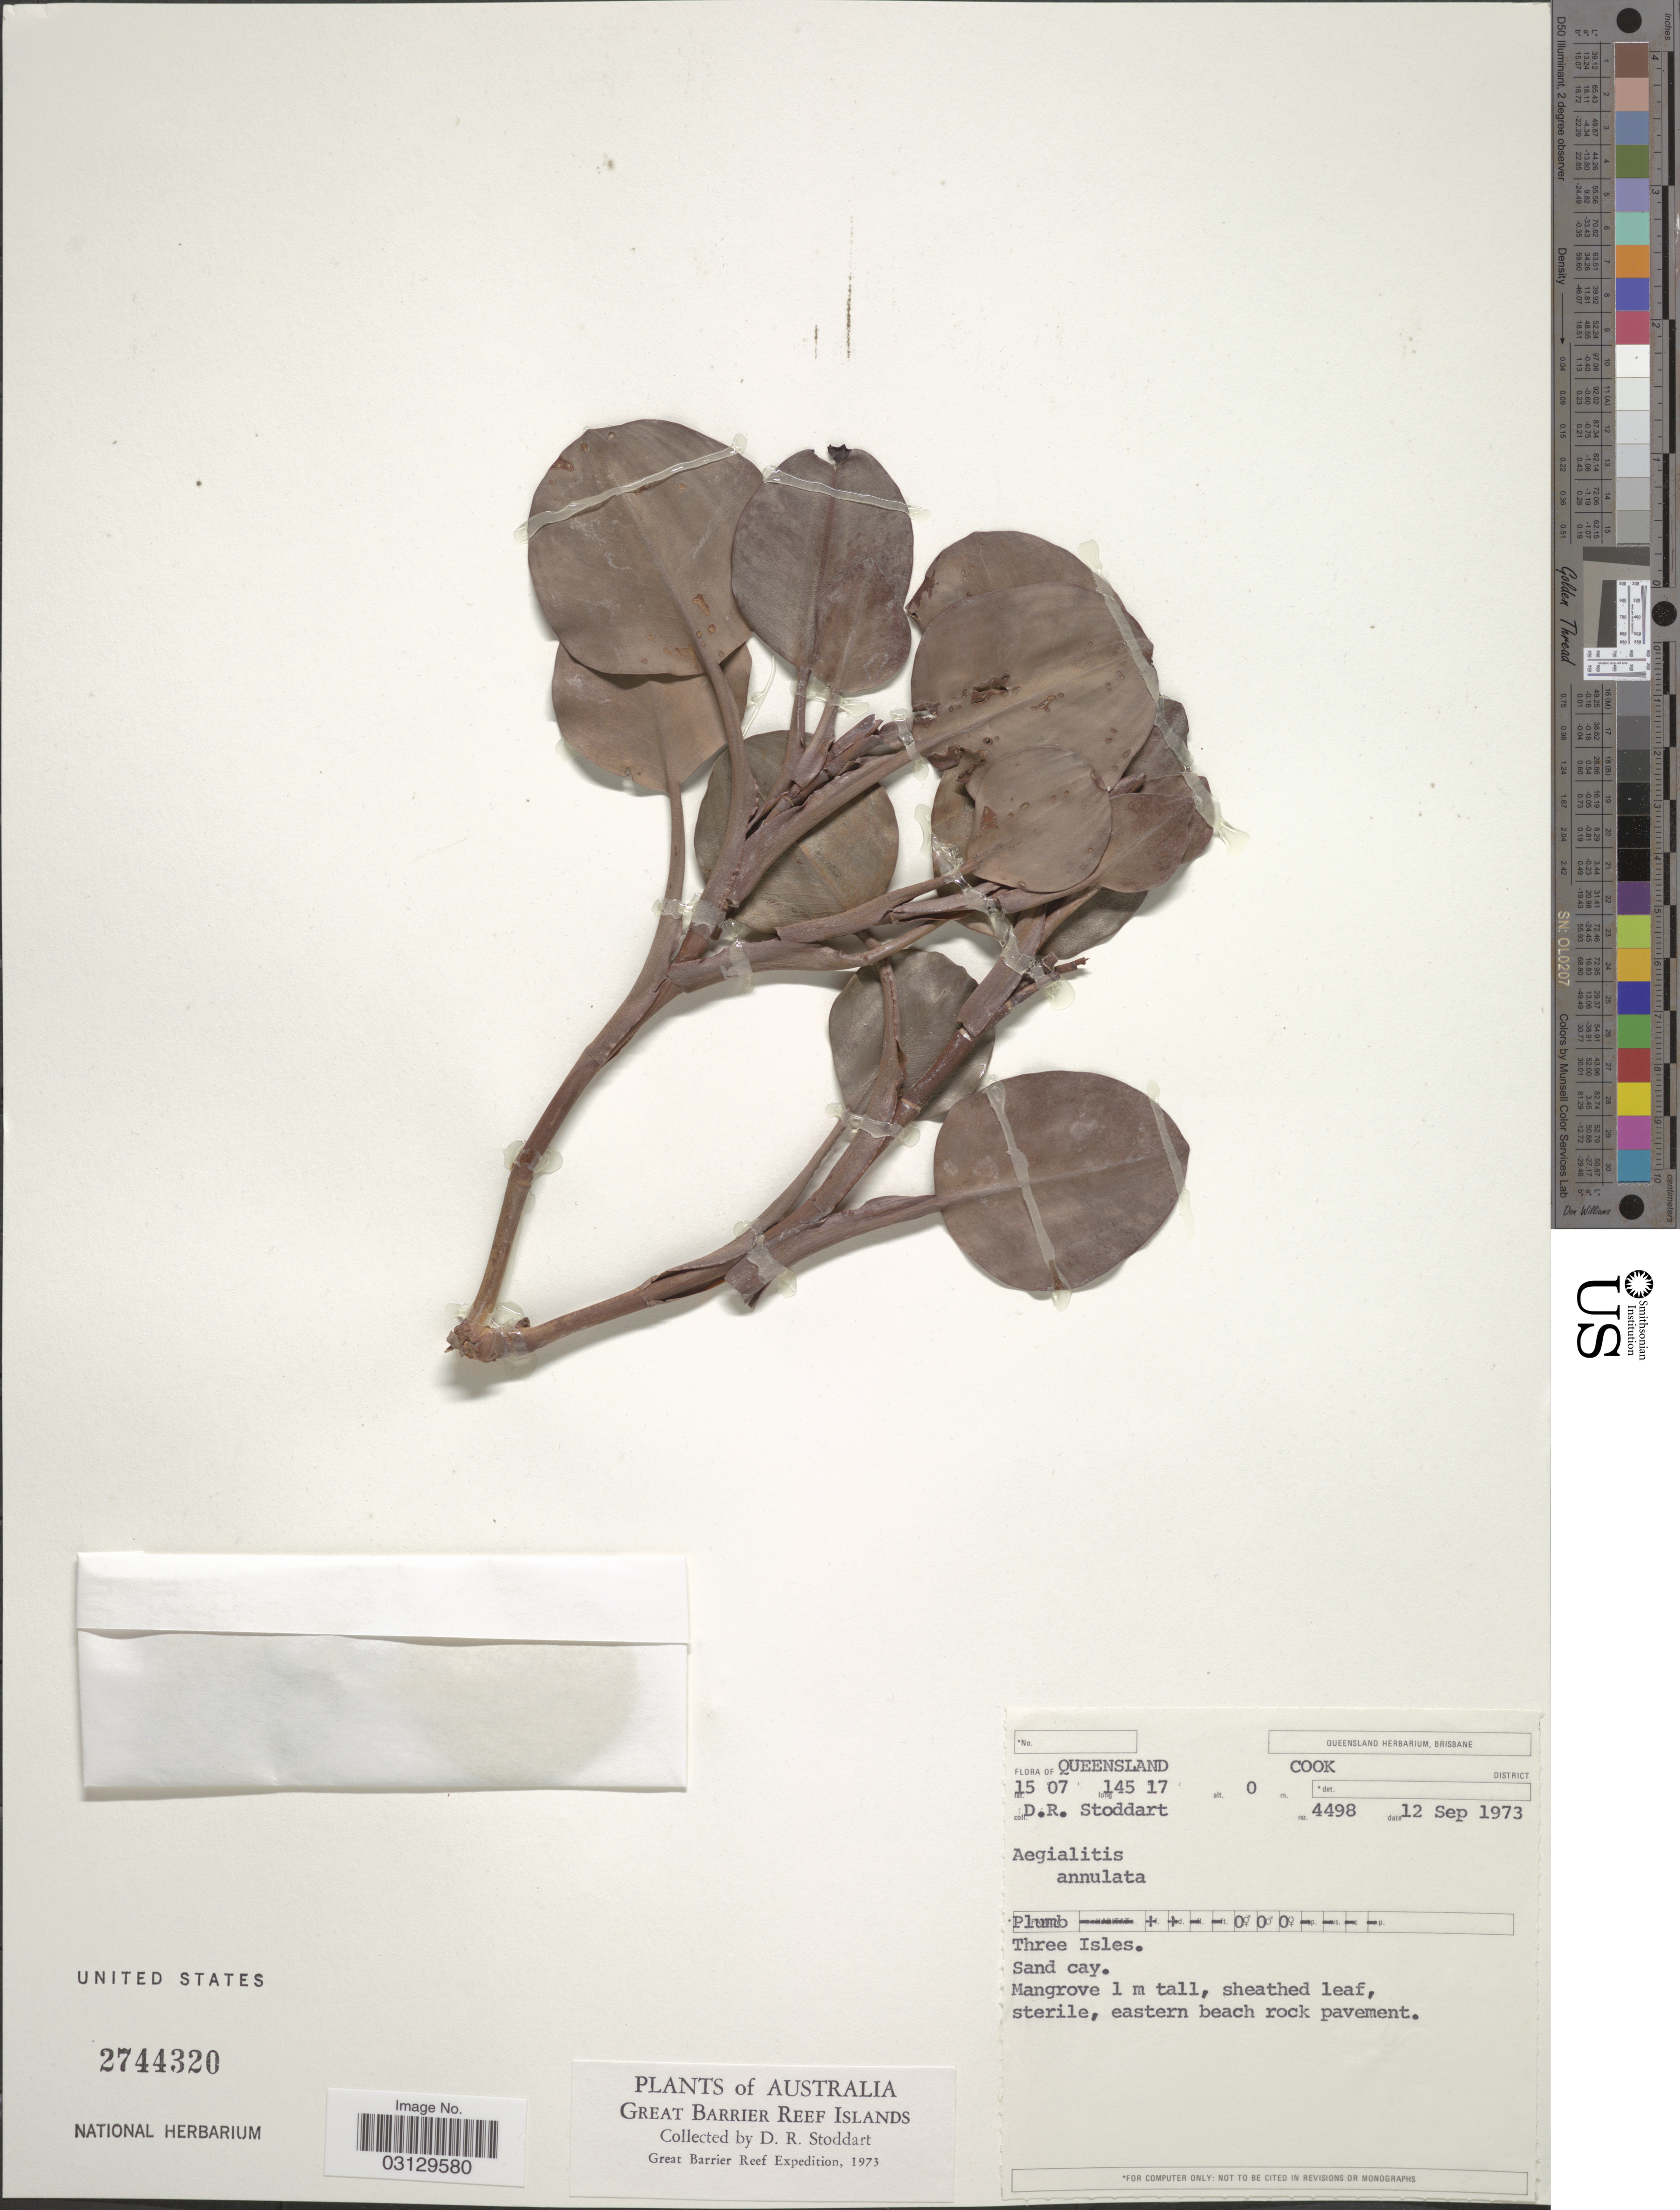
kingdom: Plantae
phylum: Tracheophyta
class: Magnoliopsida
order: Caryophyllales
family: Plumbaginaceae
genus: Aegialitis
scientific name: Aegialitis annulata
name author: R. Br.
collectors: D. R. Stoddart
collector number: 4498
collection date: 1973-09-12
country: Australia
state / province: Queensland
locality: Cook District. Three Isles.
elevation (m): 0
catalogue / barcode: US 2744320